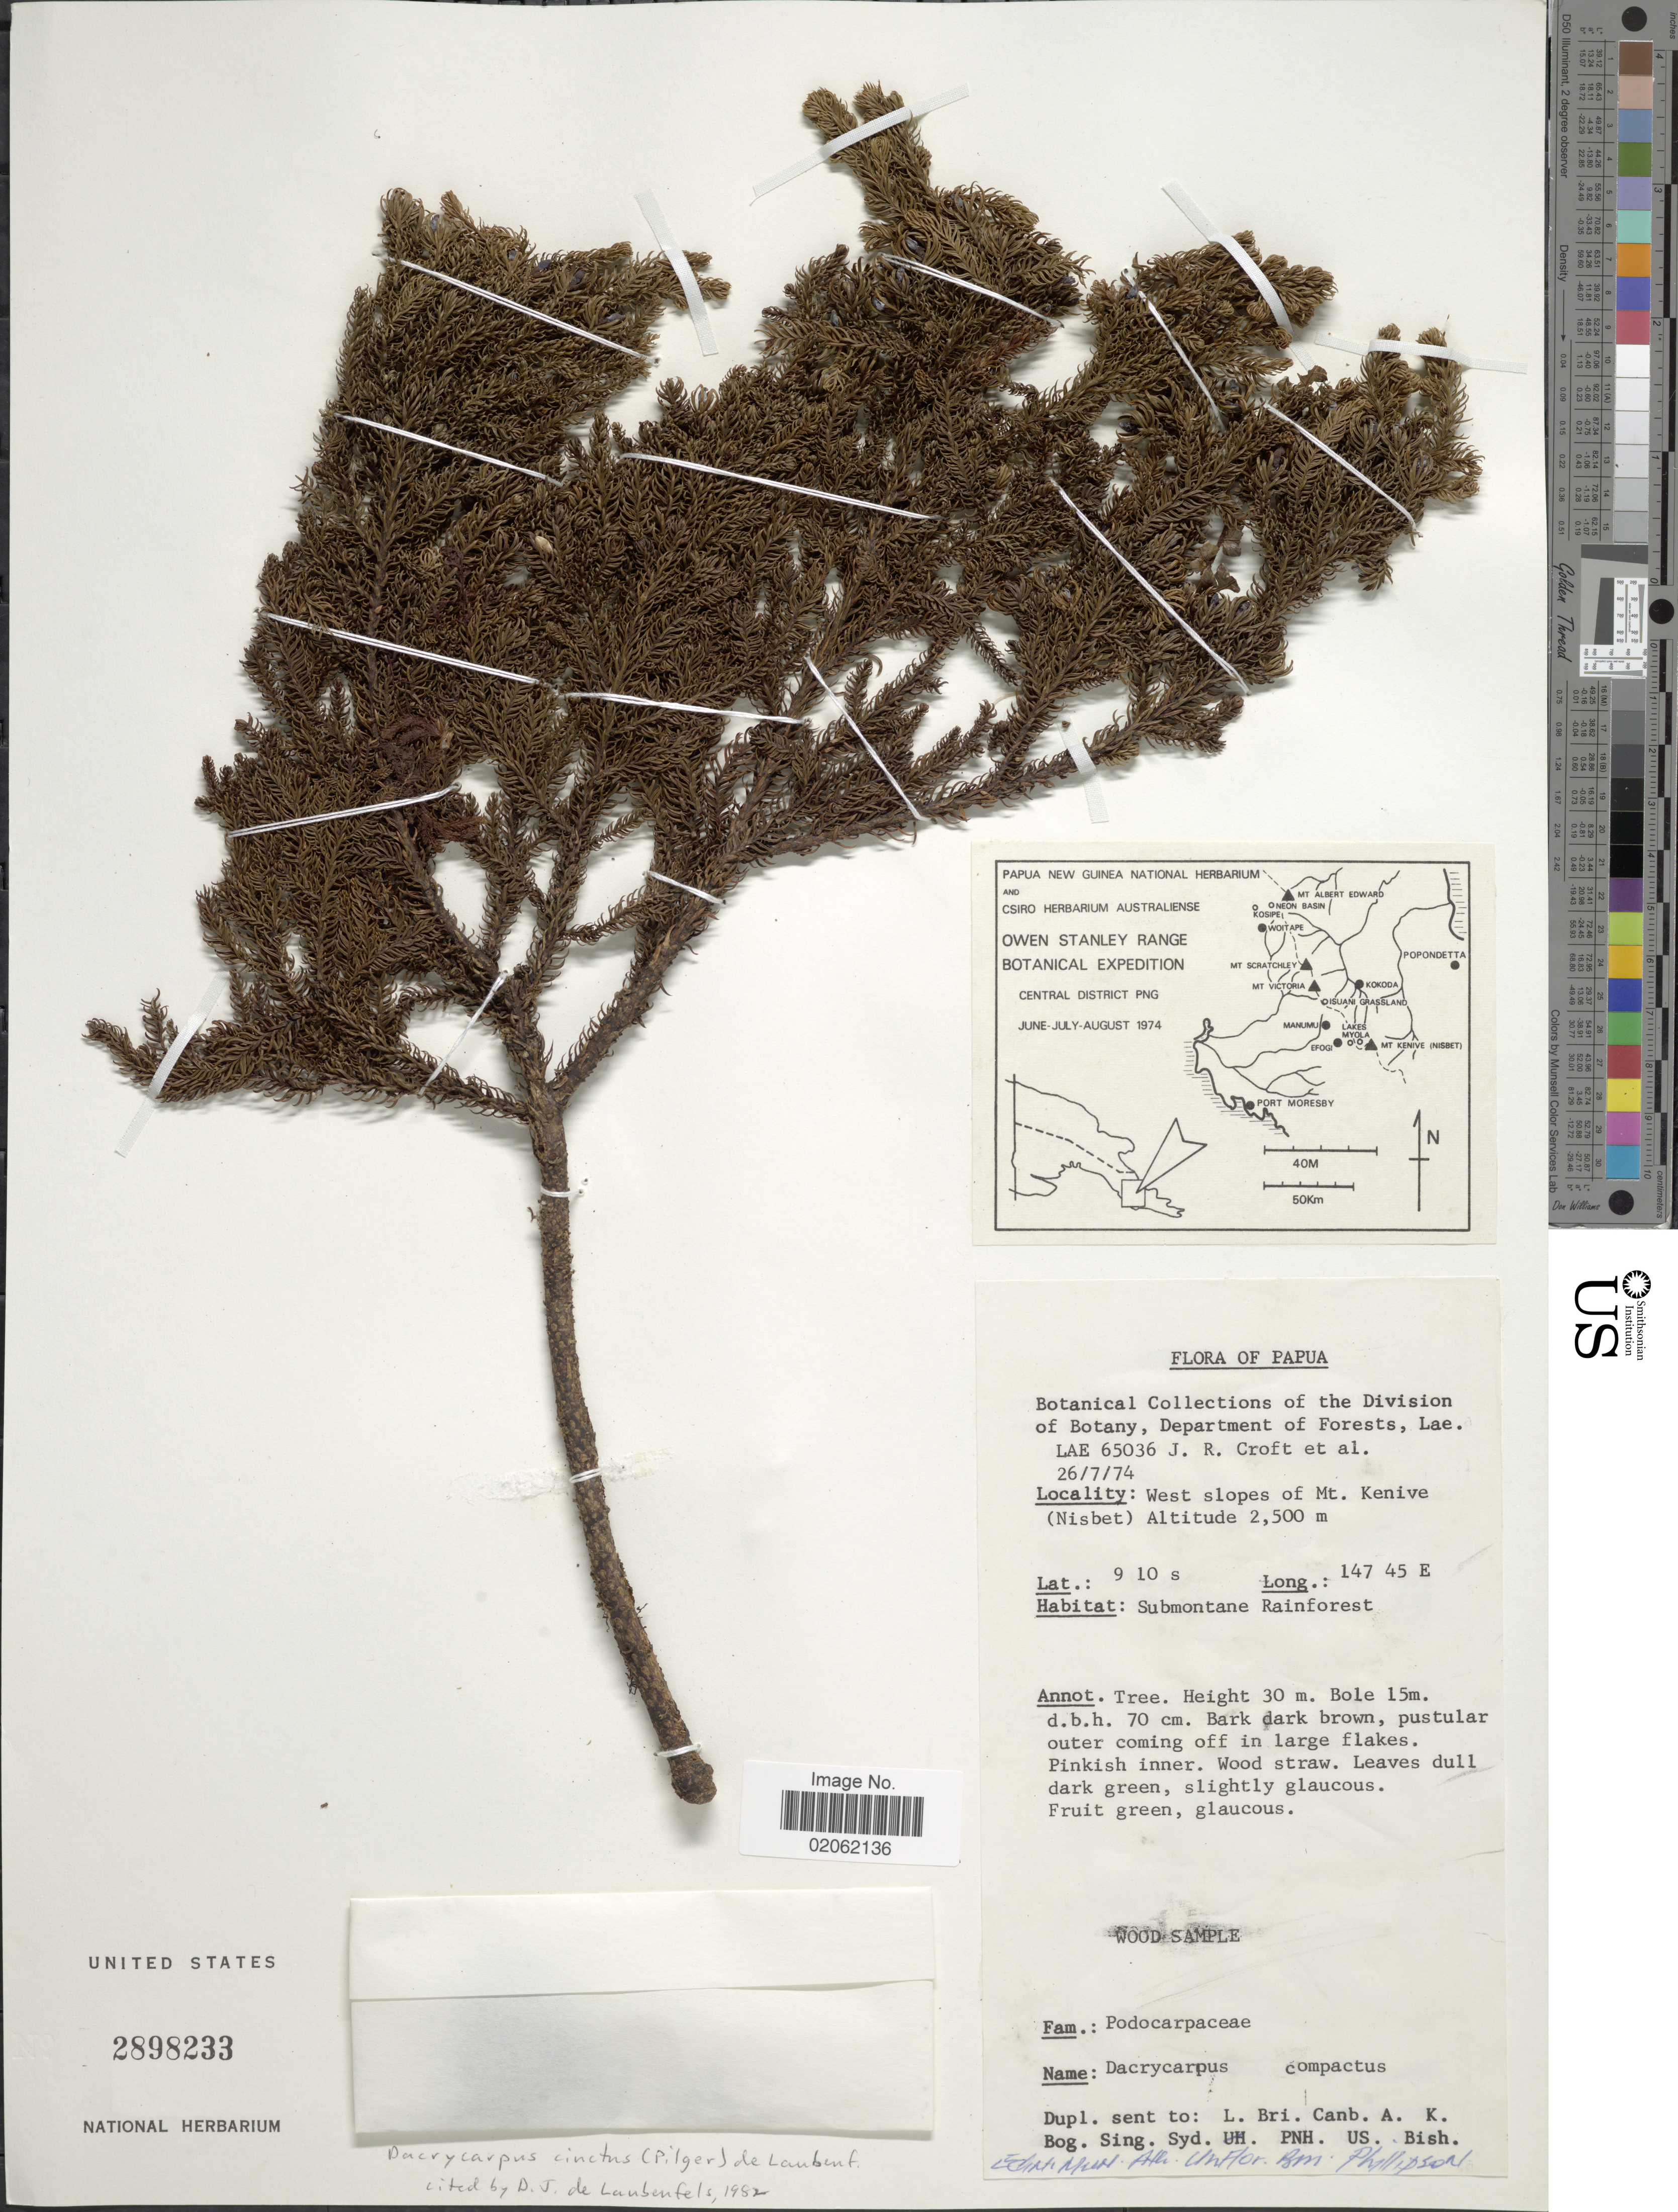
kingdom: Plantae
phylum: Tracheophyta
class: Pinopsida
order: Pinales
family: Podocarpaceae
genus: Dacrycarpus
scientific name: Dacrycarpus cinctus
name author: (Pilg.) de Laub.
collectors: J. R. Croft & et al.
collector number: LAE 65036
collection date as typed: Transcribed d/m/y: 26/7/74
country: Indonesia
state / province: Papua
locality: Papua, West slopes of Mt Kenive (NIsbet)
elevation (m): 2500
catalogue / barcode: US 2898233